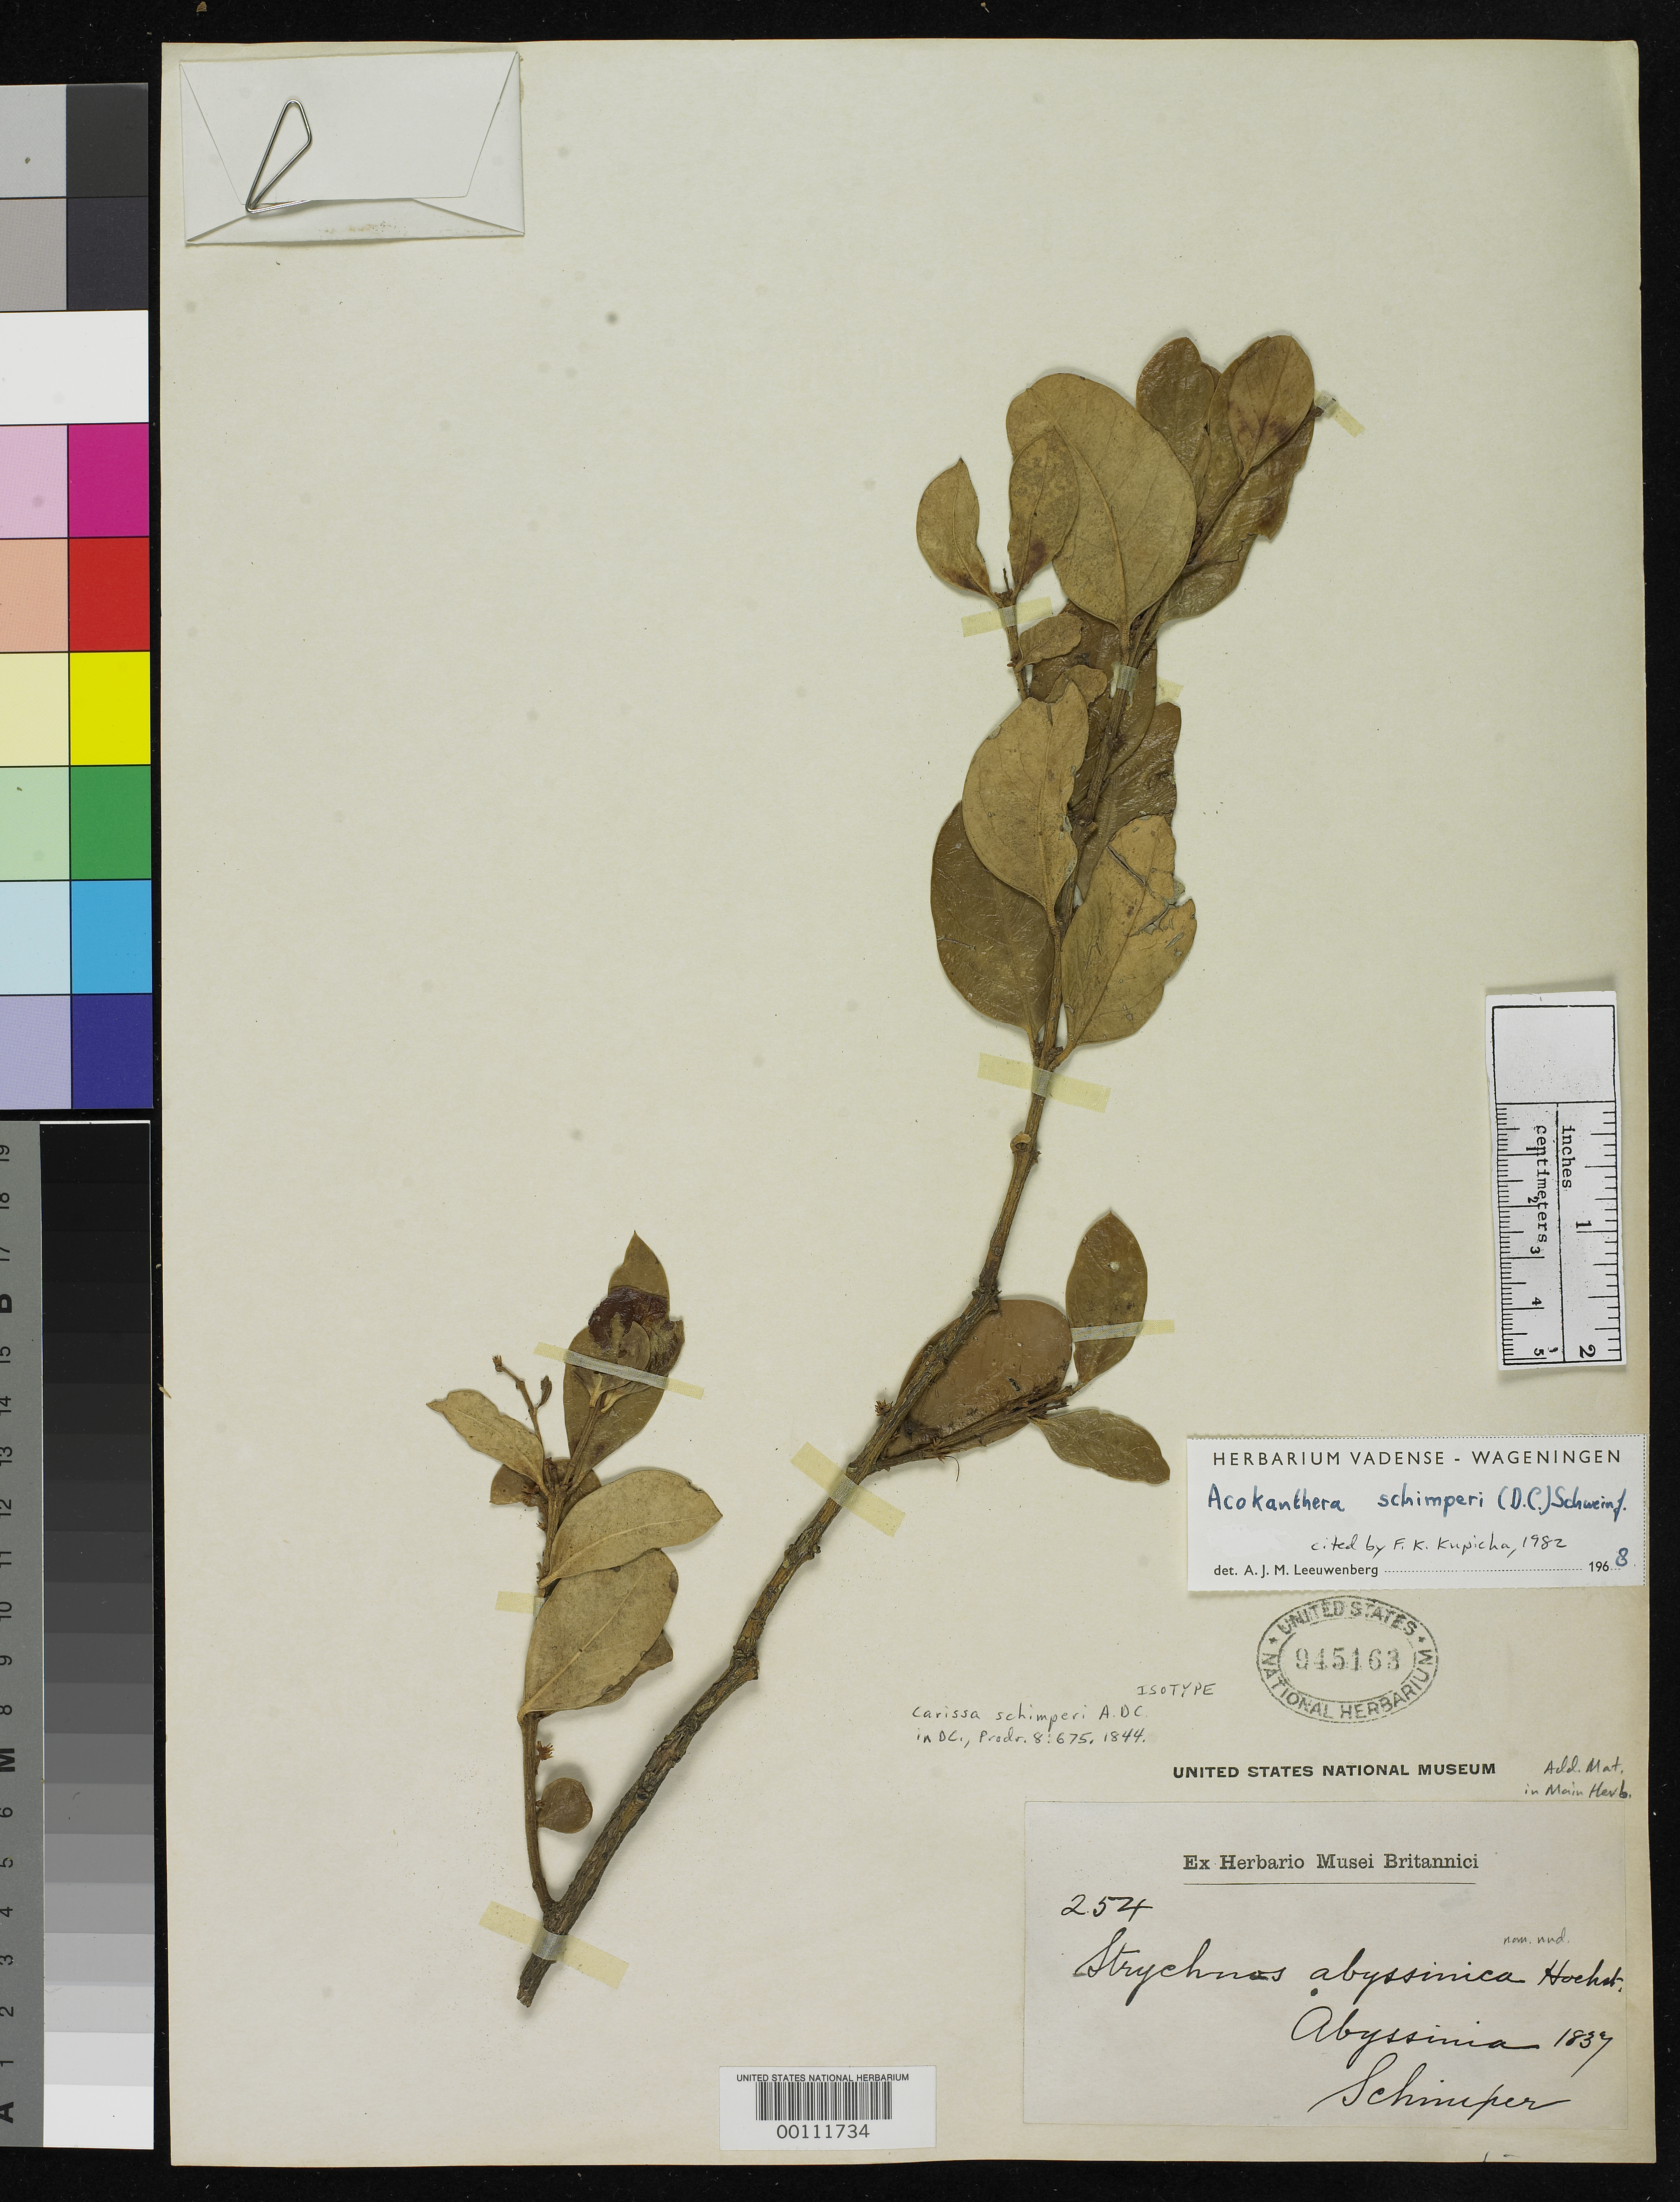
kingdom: Plantae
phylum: Tracheophyta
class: Magnoliopsida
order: Gentianales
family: Apocynaceae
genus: Carissa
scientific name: Carissa schimperi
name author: A. DC. in DC.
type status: Isotype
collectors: M. Schimper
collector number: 254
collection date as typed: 15 Dec 1937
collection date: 1937-12-15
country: Ethiopia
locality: Near Schahagenni.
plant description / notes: Sheet number stamp is smudged/blurred, may be 945163 or 945168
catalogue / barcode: US 945168